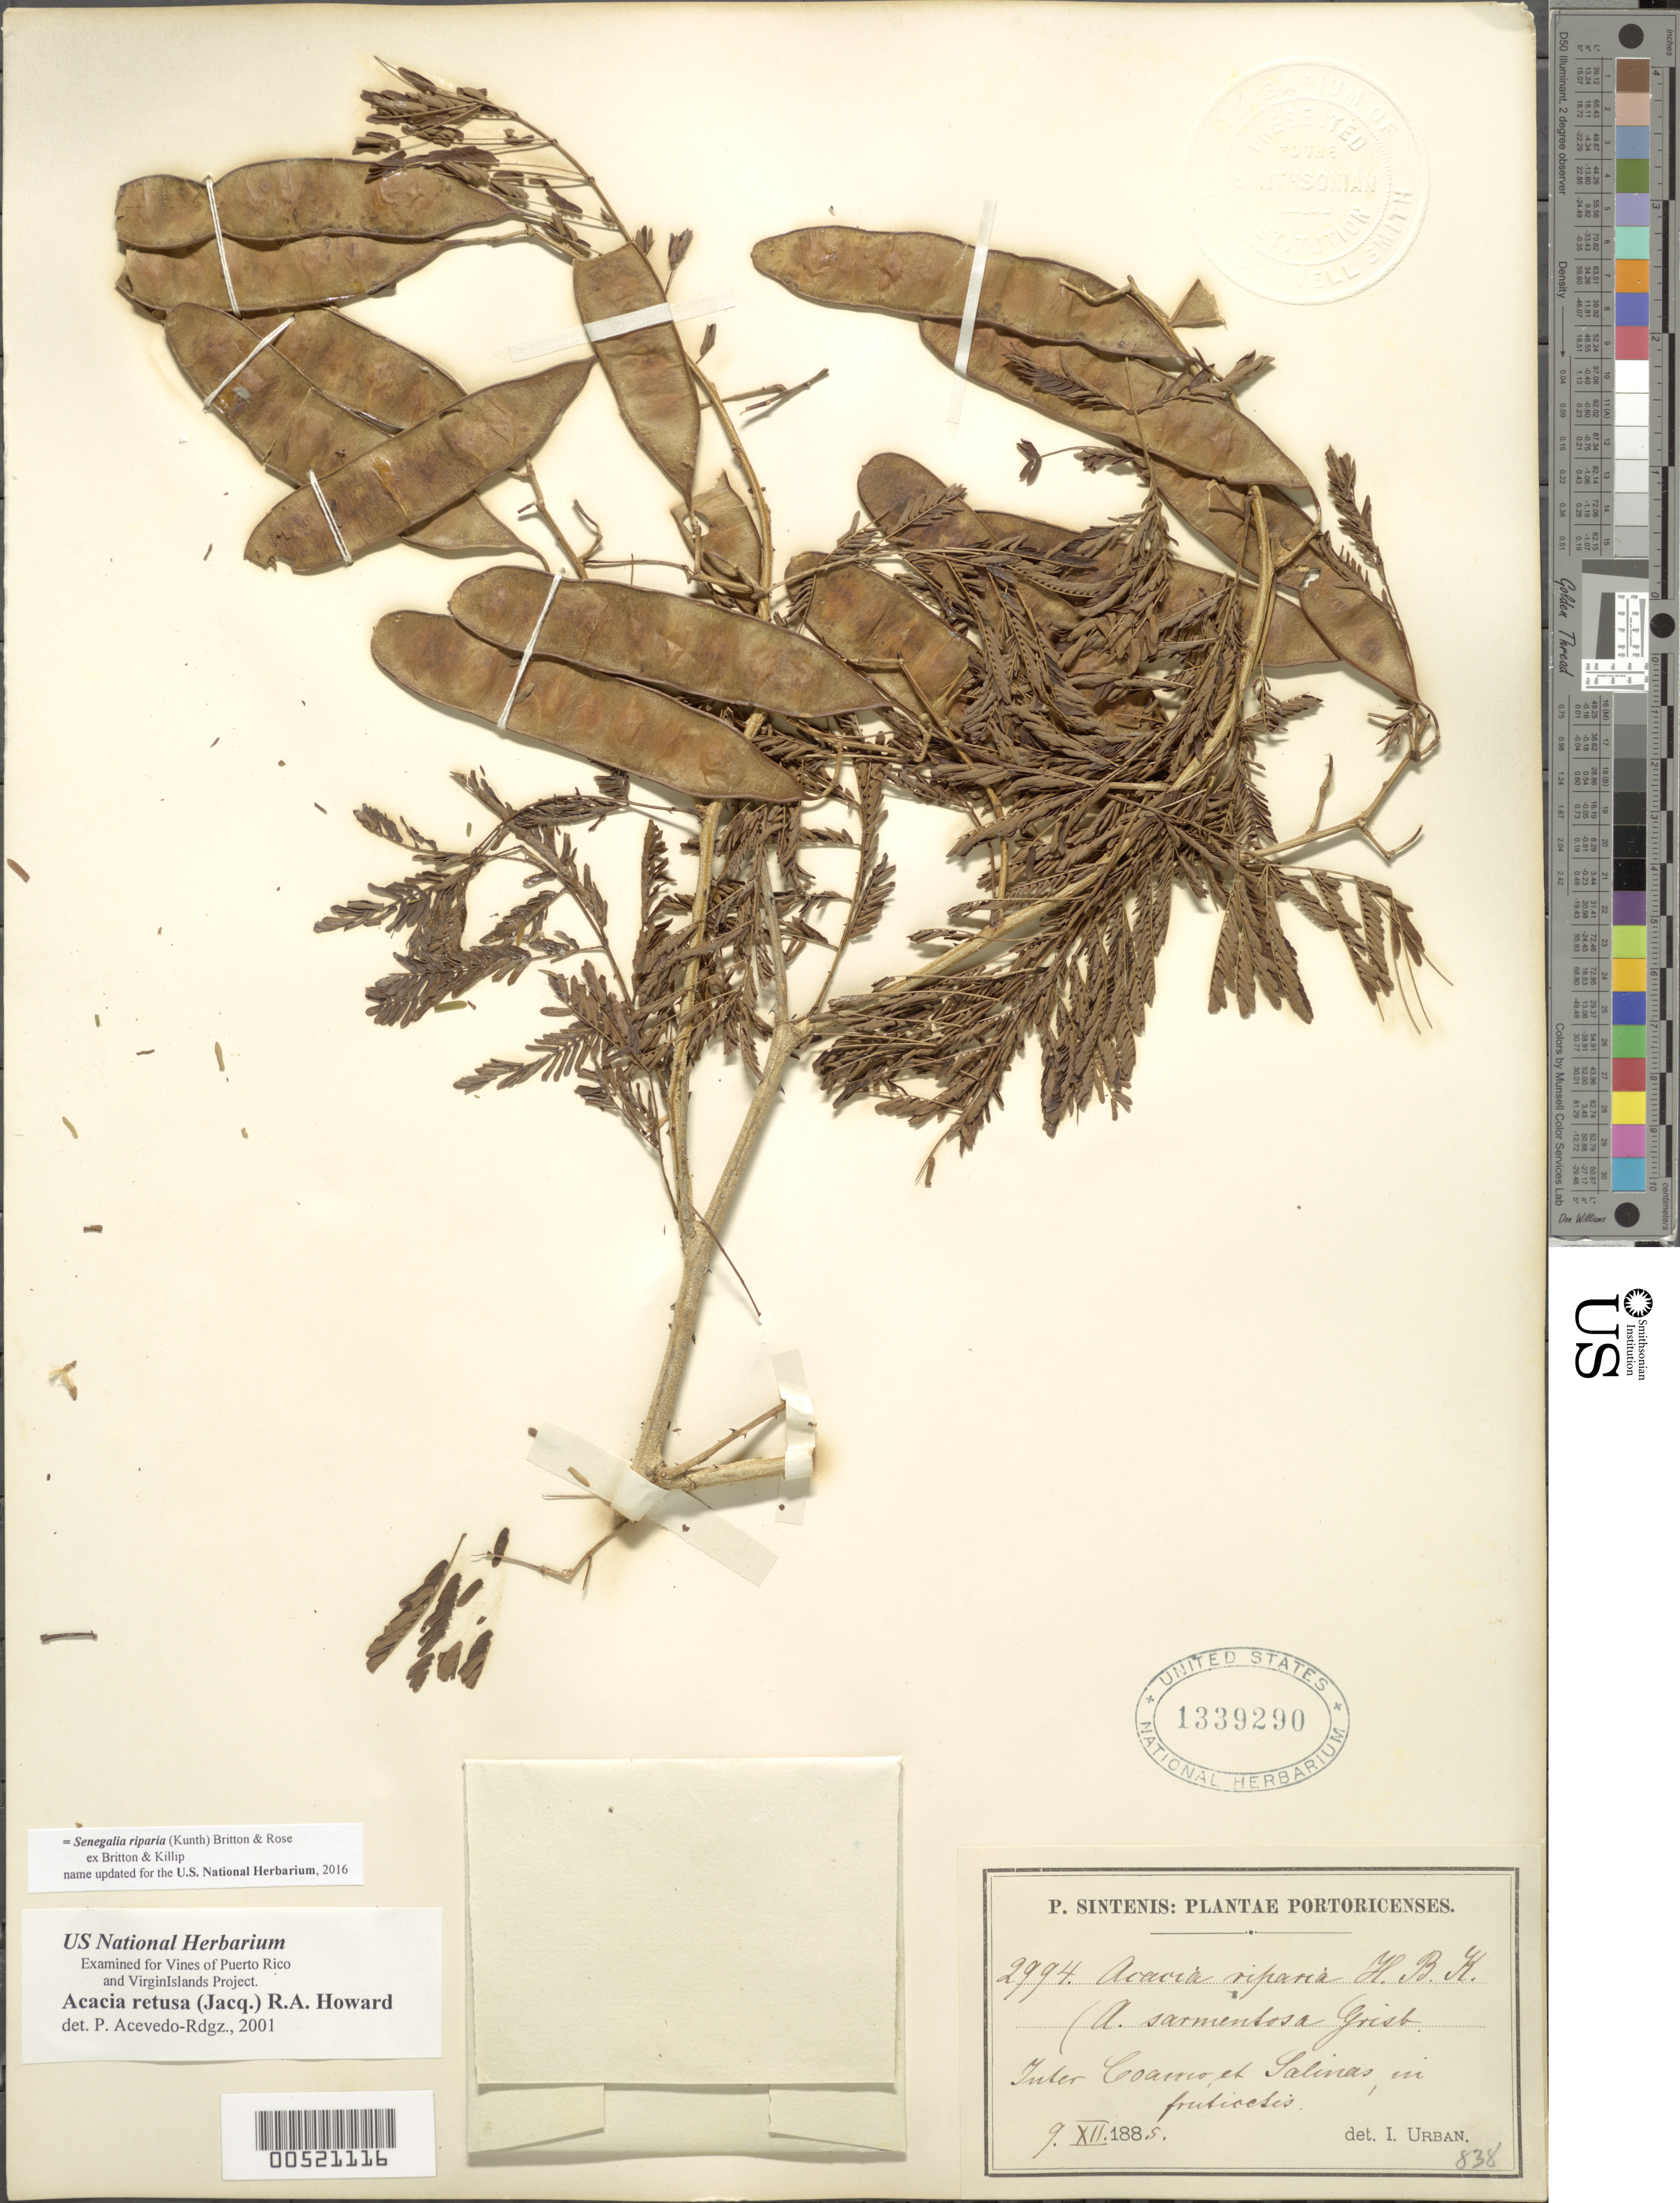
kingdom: Plantae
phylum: Tracheophyta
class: Magnoliopsida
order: Fabales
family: Fabaceae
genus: Senegalia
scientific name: Senegalia riparia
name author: (Kunth) Britton & Rose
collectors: P. Sintenis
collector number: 2994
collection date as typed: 09 Dec 1885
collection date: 1885-12-09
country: Puerto Rico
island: Greater Antilles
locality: Inter Coamo et Salinas.In fruticetis.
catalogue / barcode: US 1339290